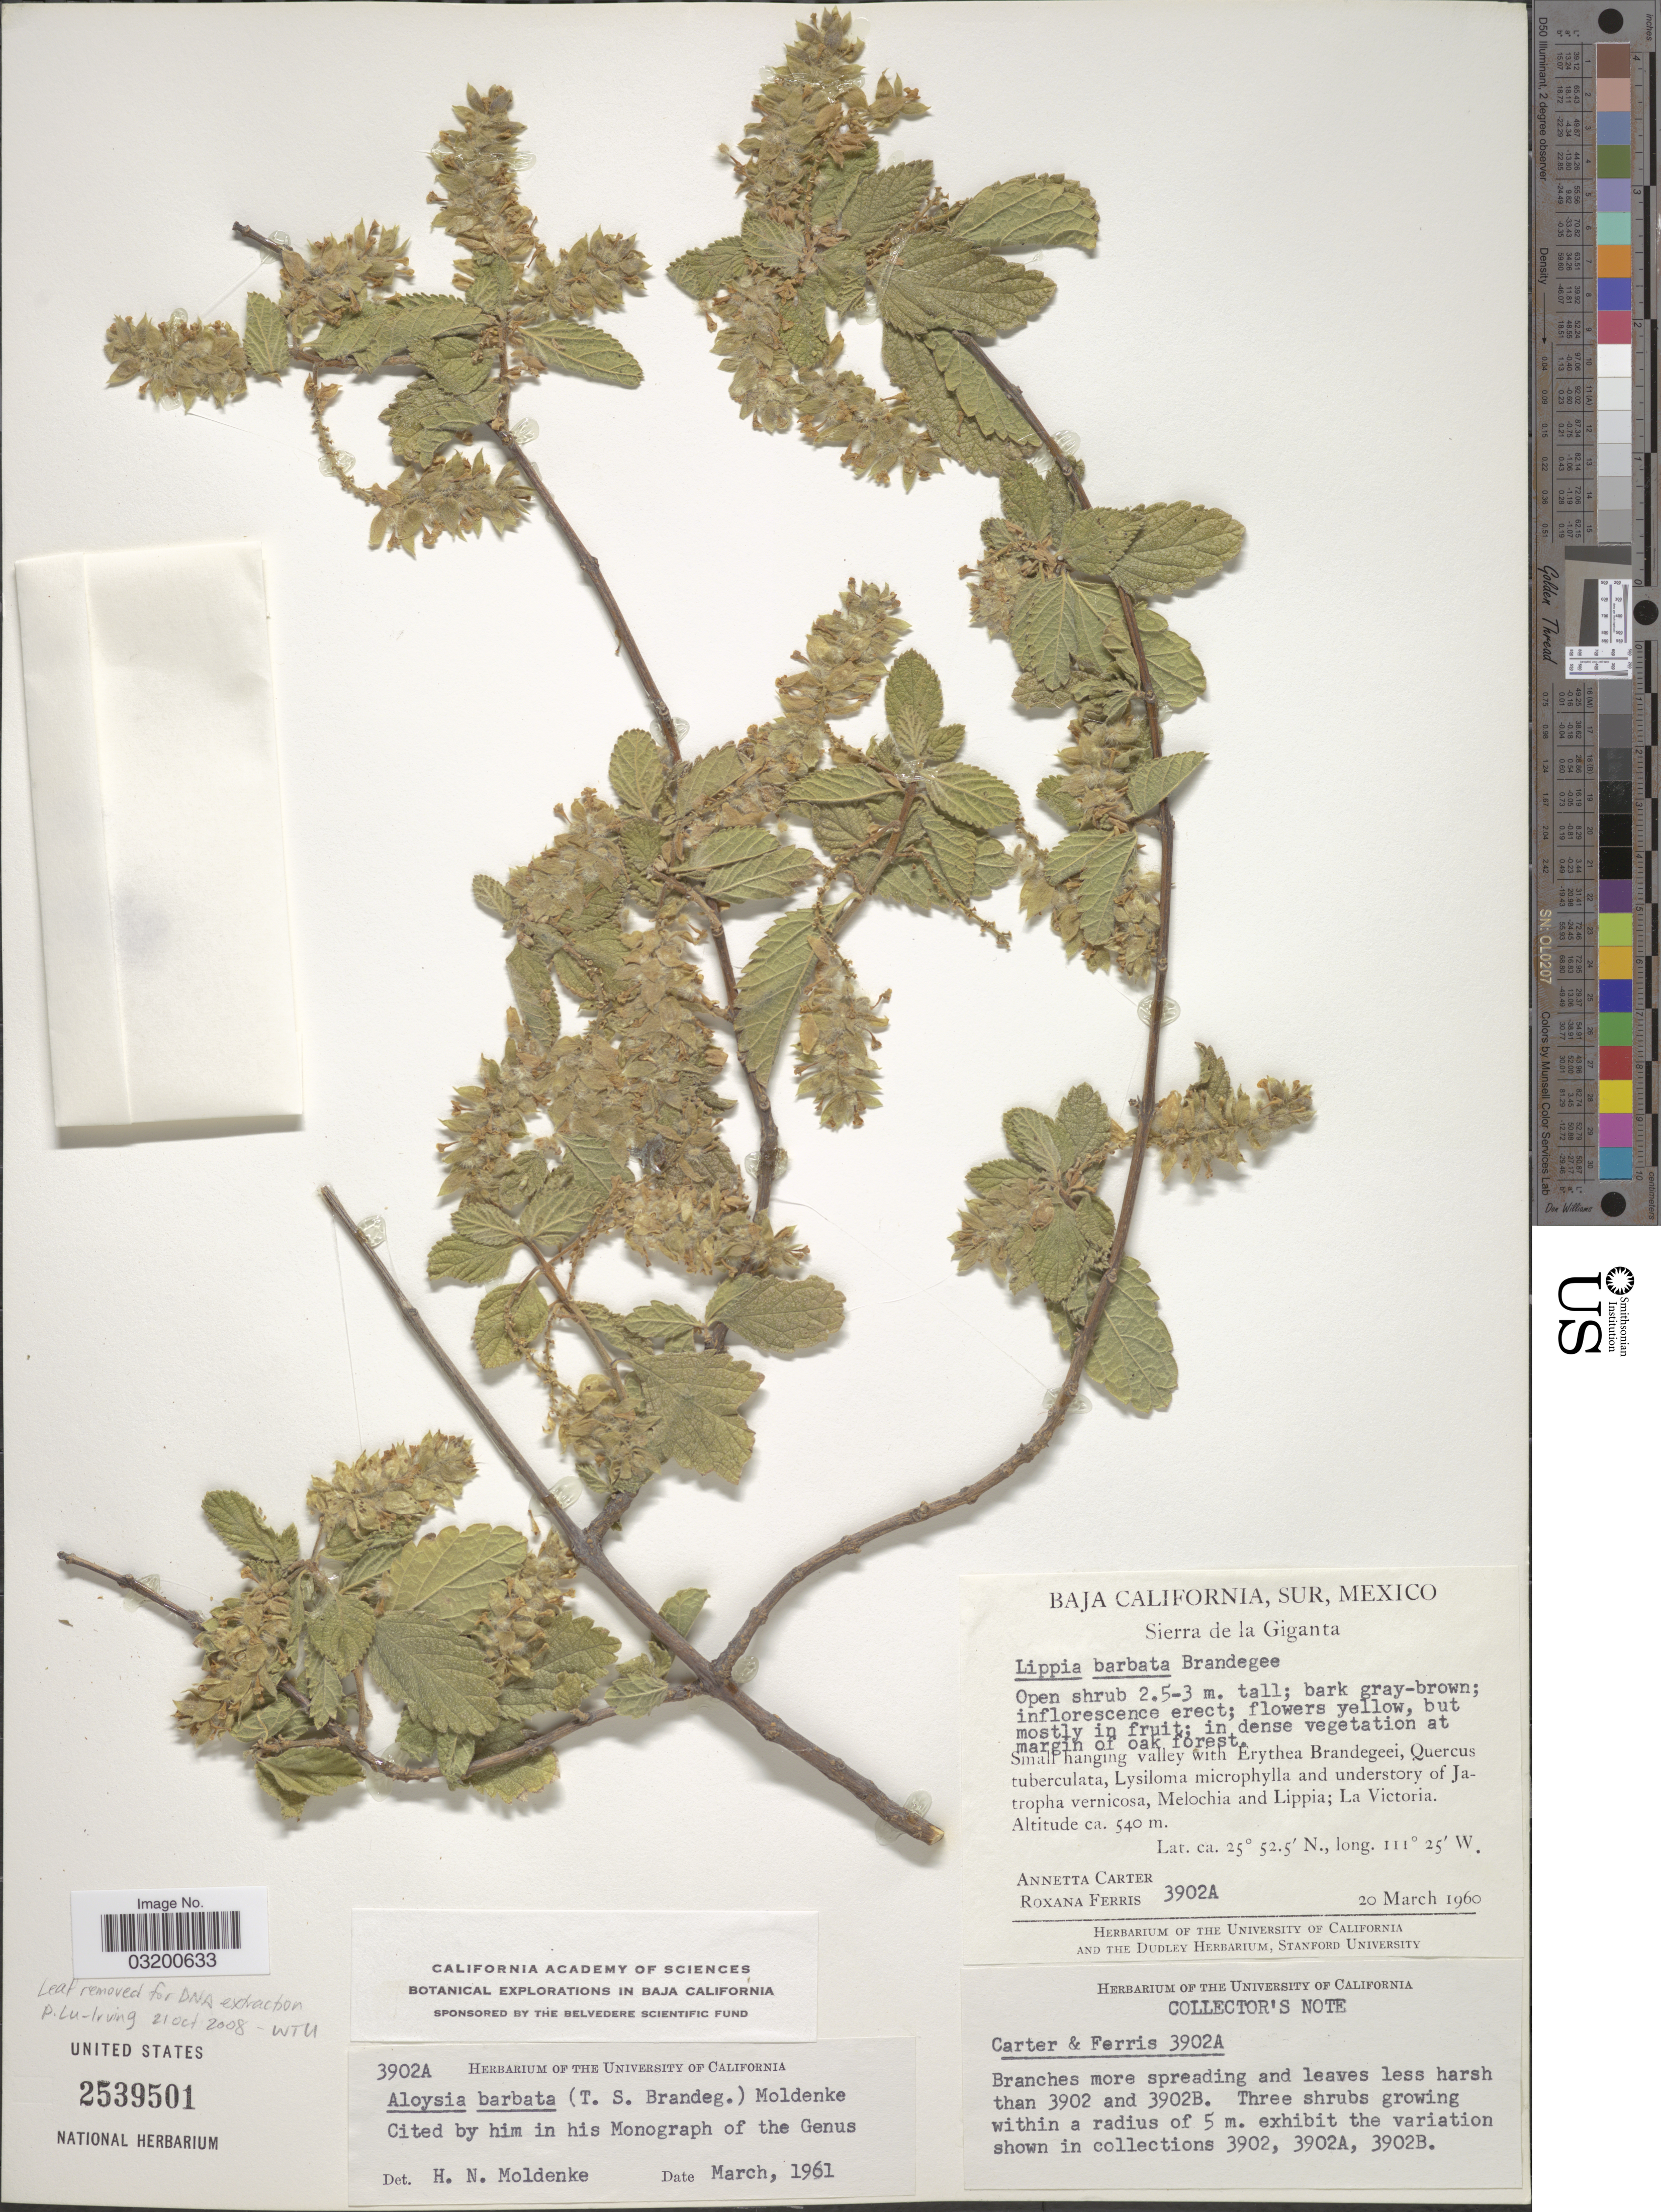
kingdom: Plantae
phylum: Tracheophyta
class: Magnoliopsida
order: Lamiales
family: Verbenaceae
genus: Aloysia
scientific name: Aloysia barbata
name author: (Brandegee) Moldenke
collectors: A. Carter & R. S. Ferris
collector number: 3902A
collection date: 1960-03-20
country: Mexico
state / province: Baja California Sur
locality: Sierra de la Giganta. La Victoria.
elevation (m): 540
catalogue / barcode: US 2539501